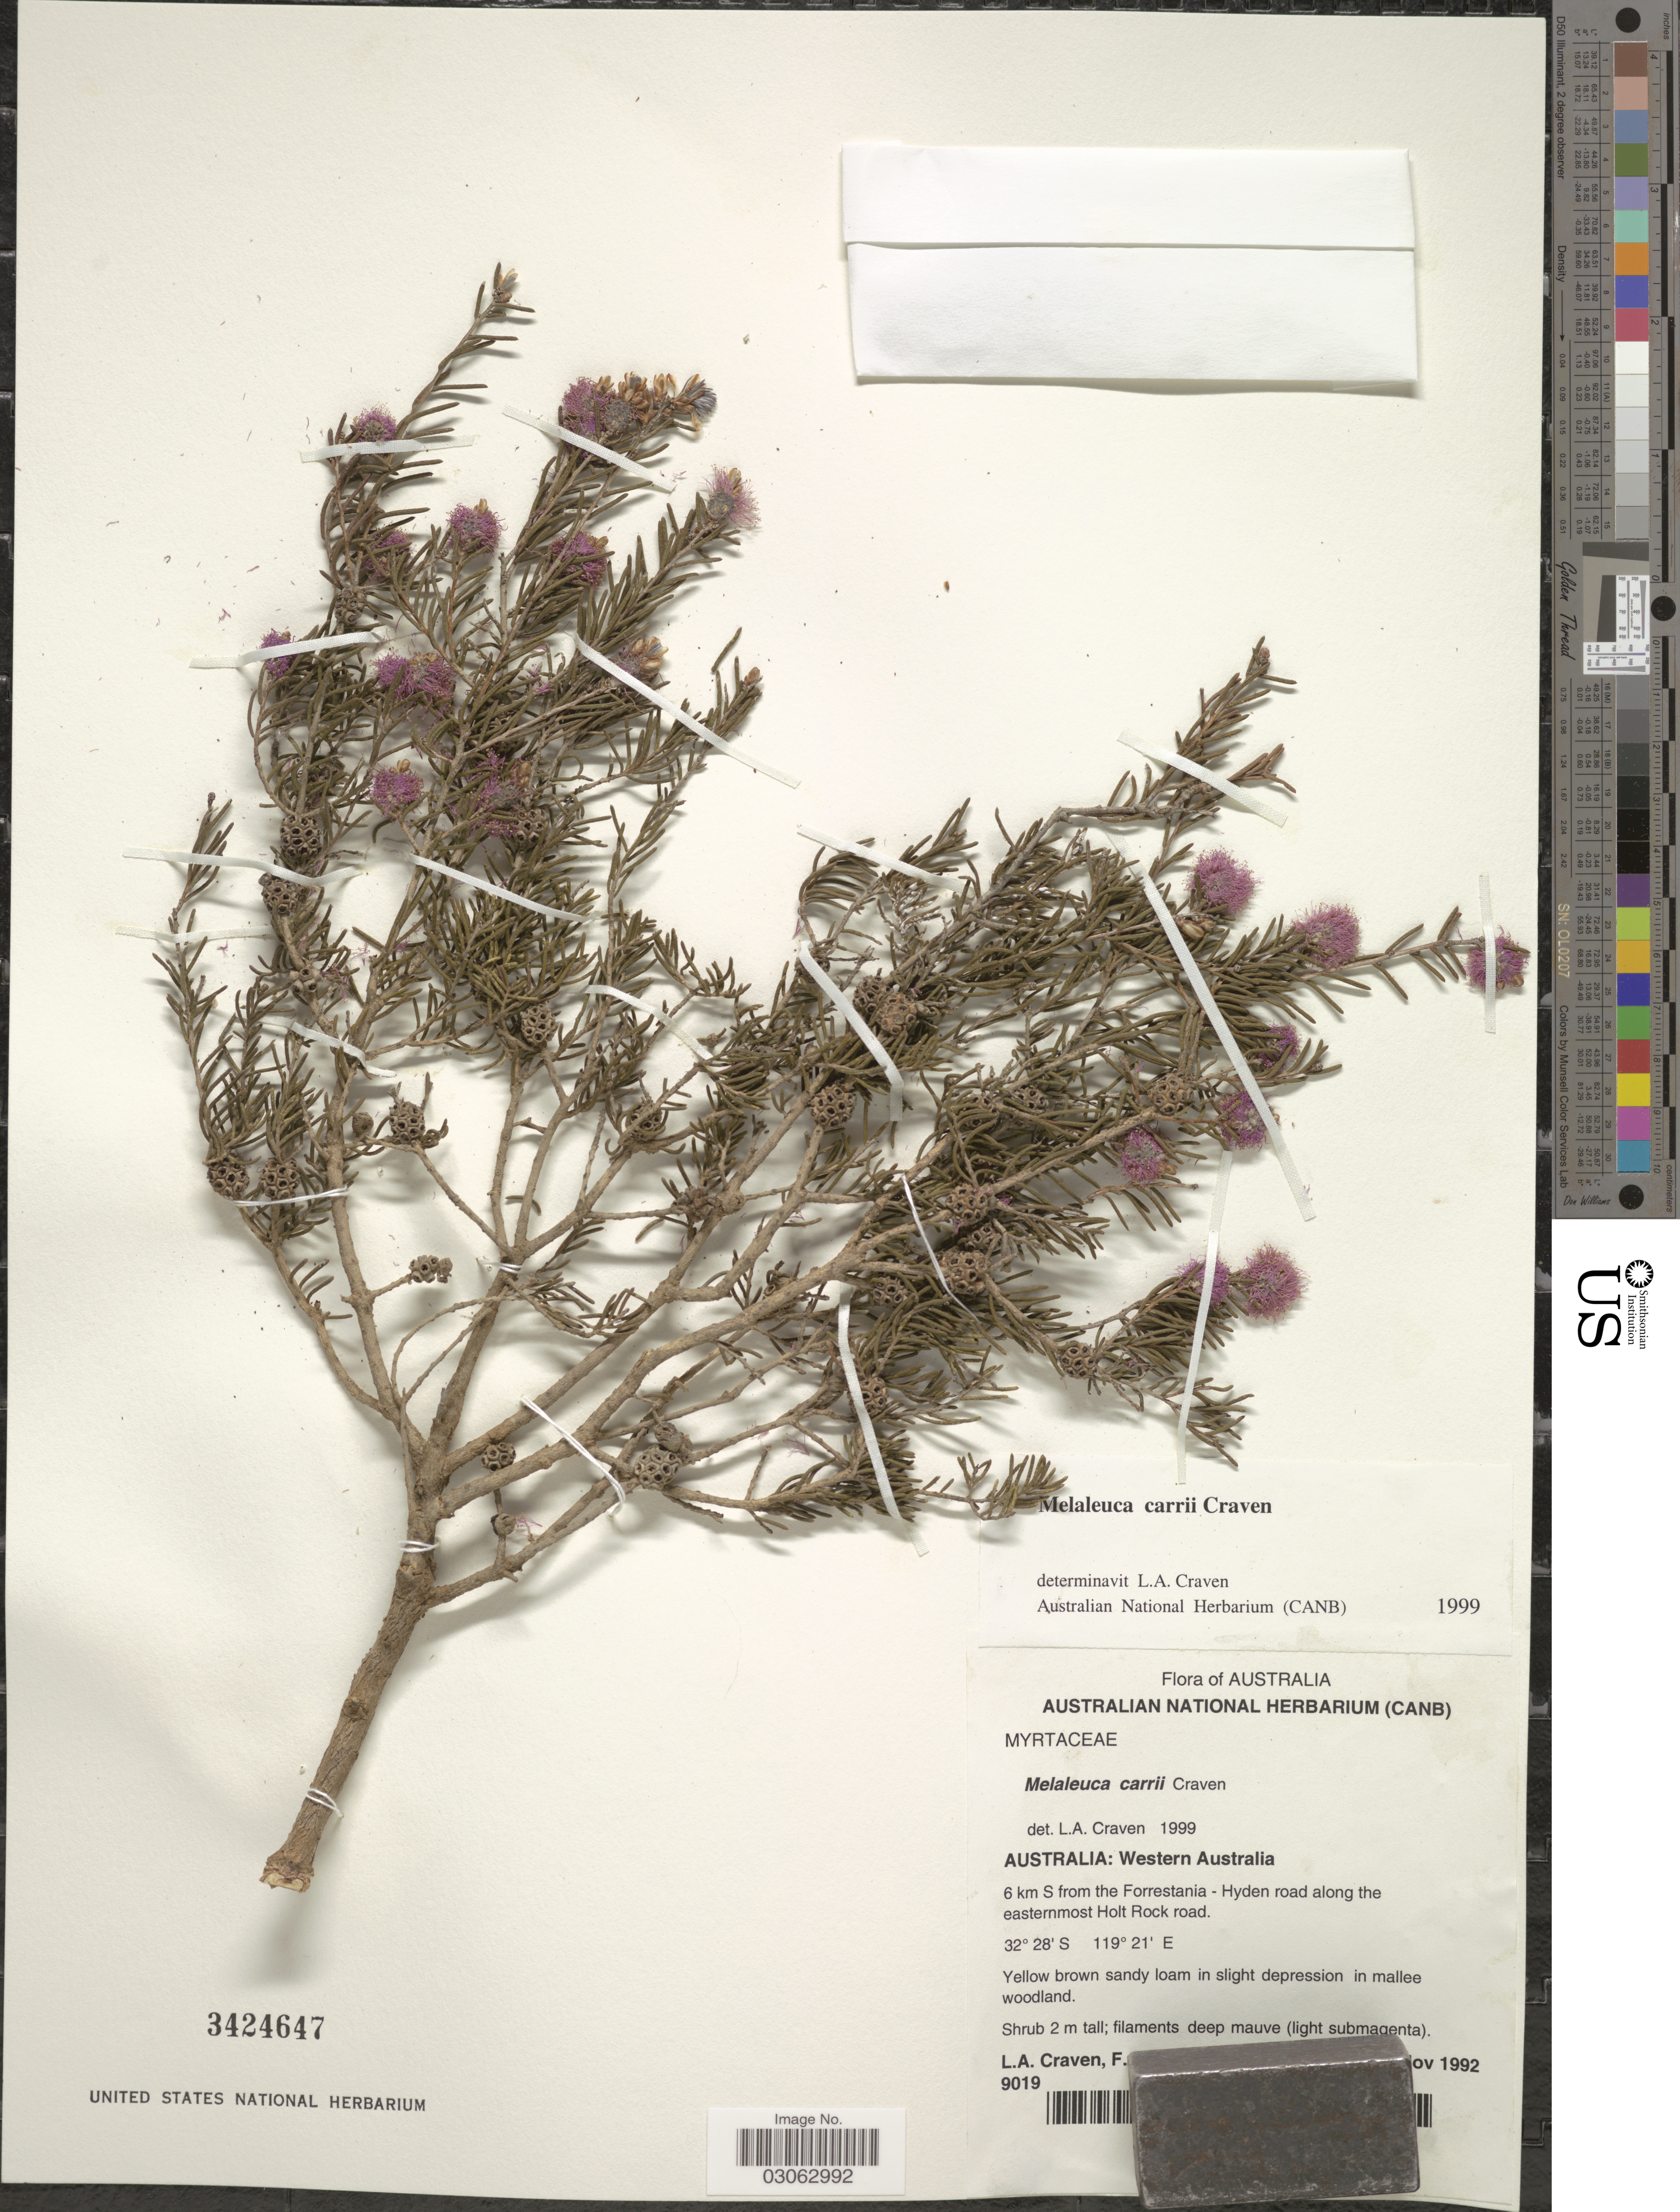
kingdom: Plantae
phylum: Tracheophyta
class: Magnoliopsida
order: Myrtales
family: Myrtaceae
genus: Melaleuca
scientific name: Melaleuca carrii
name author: Craven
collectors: L. A. Craven & F.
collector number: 9019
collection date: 1992-11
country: Australia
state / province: Western Australia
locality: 6 km S from the Forrestania - Hyden road along the easternmost Holt Rock road.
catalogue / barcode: US 3424647